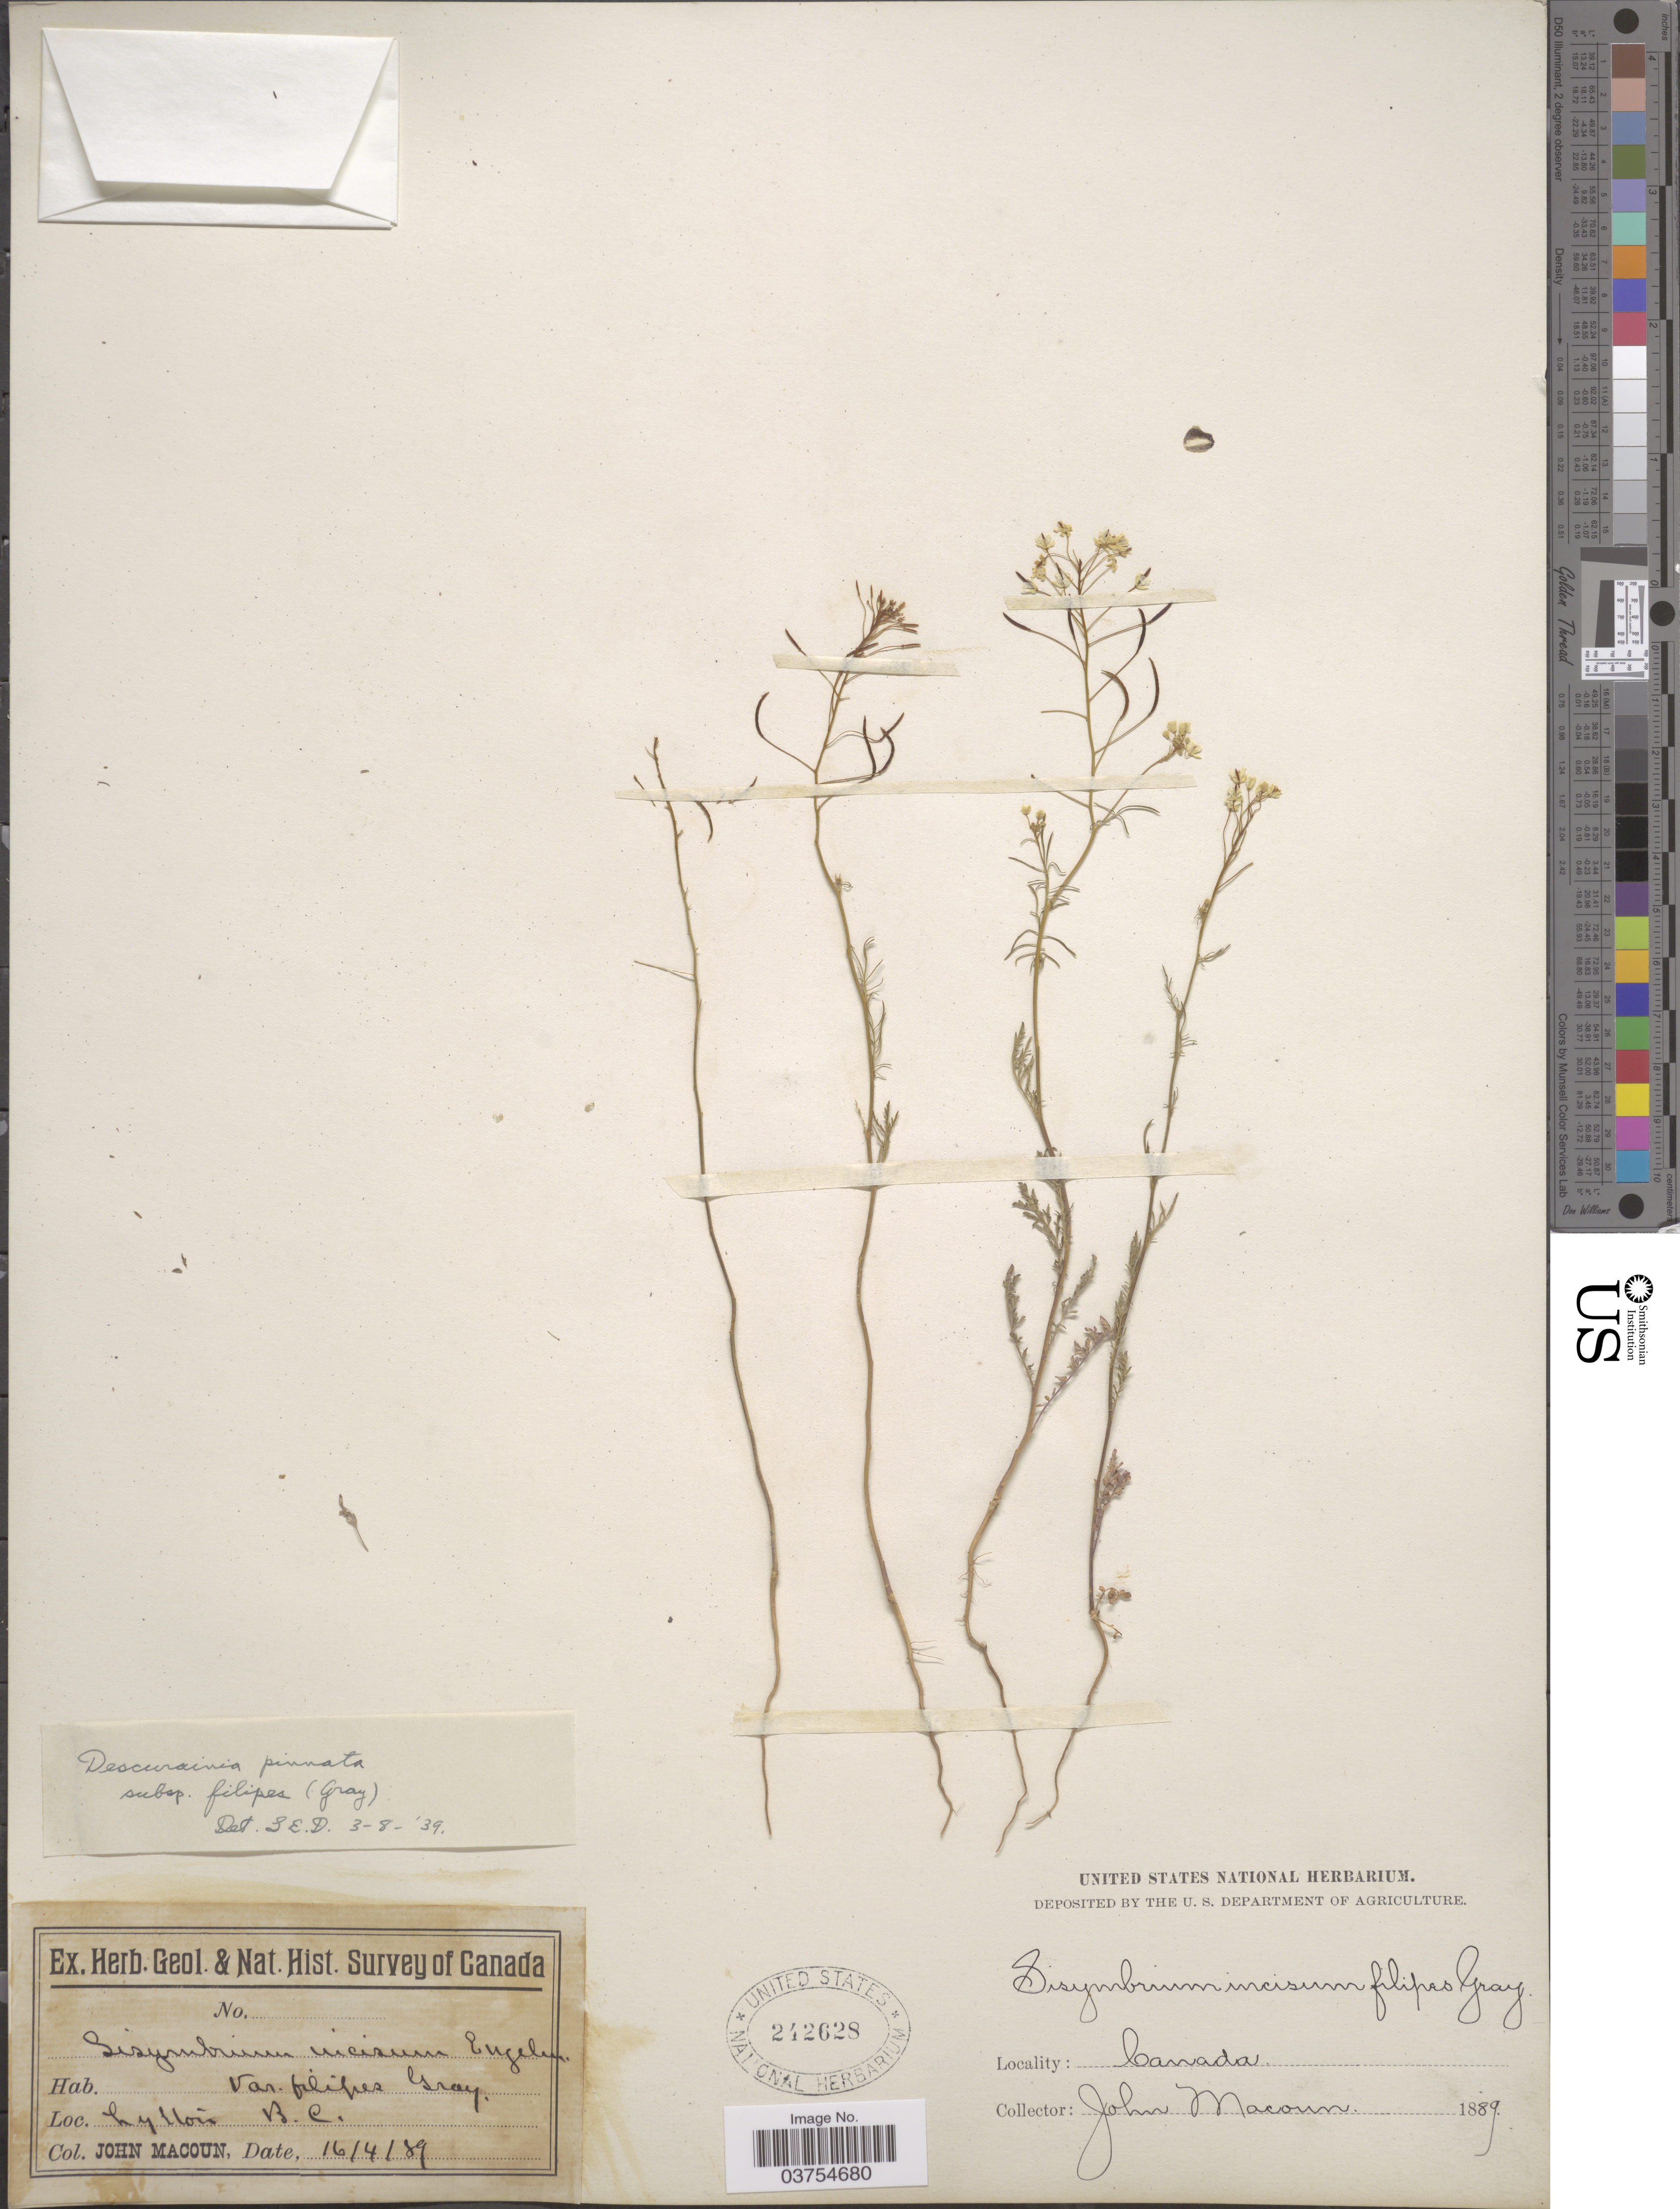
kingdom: Plantae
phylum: Tracheophyta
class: Magnoliopsida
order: Brassicales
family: Brassicaceae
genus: Descurainia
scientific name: Descurainia pinnata subsp. filipes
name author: (A. Gray) Detling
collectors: J. Macoun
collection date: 1889-04-16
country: Canada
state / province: British Columbia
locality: Lytton.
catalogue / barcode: US 242628